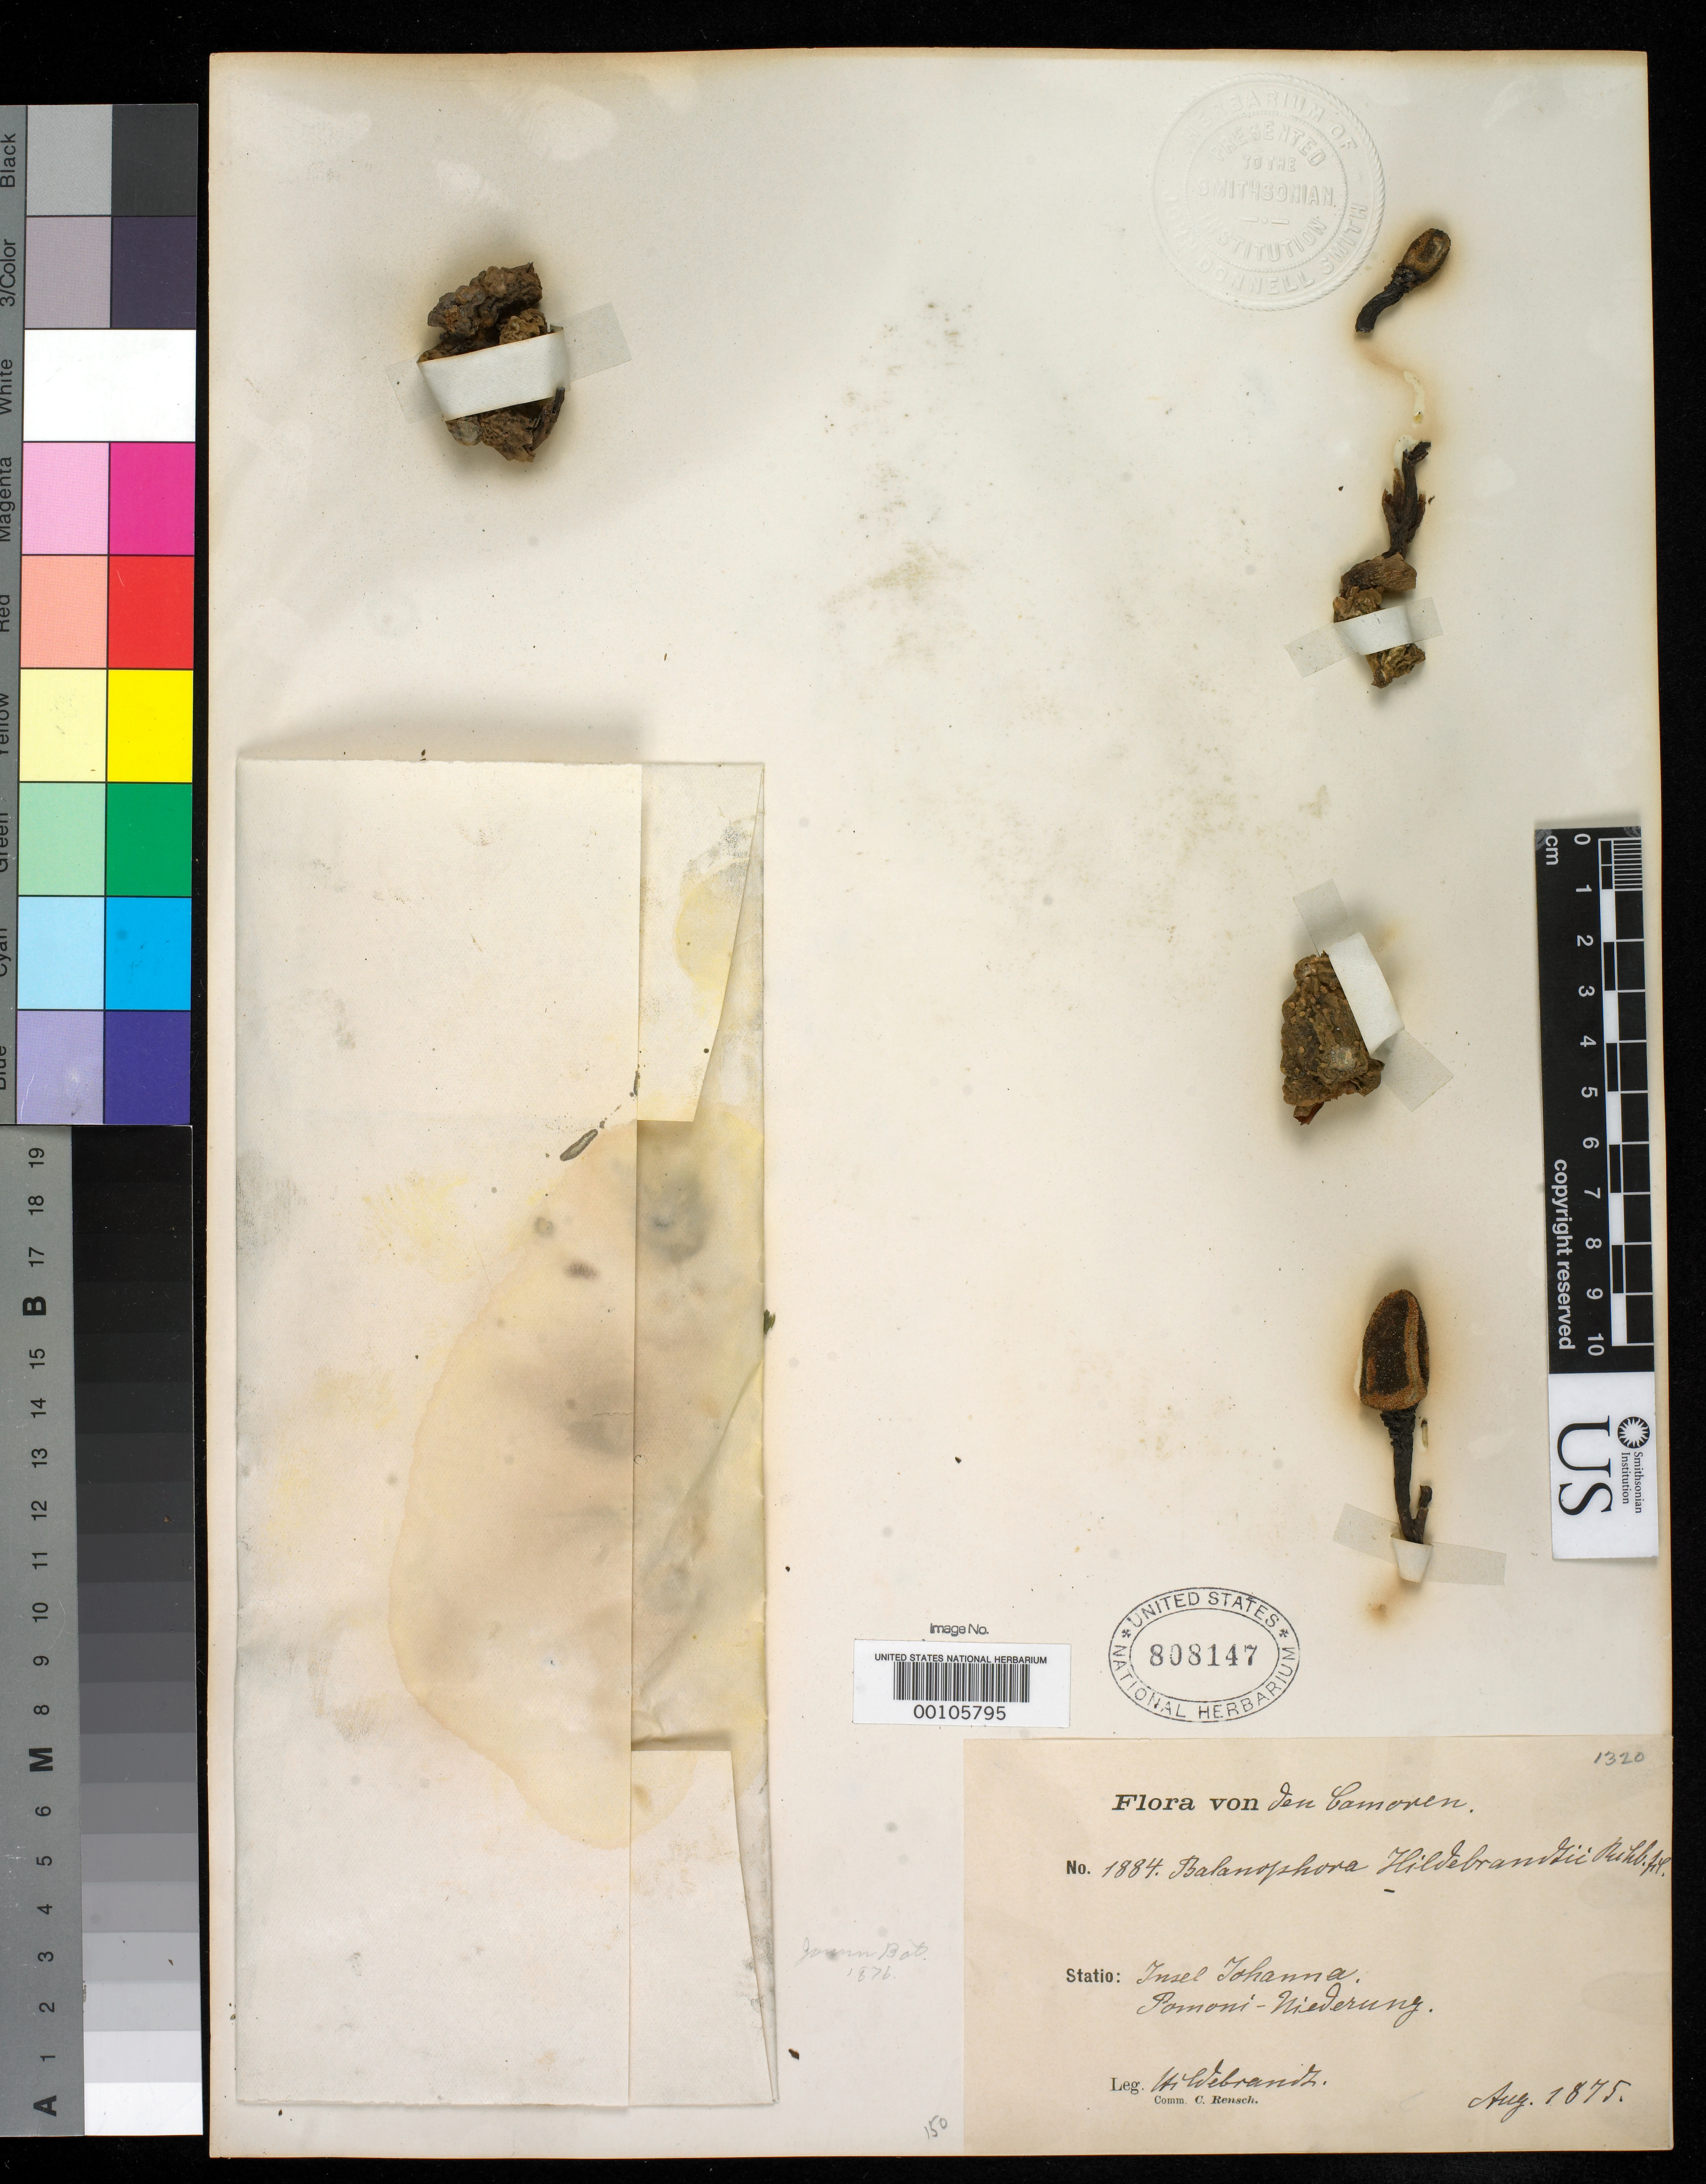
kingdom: Plantae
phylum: Tracheophyta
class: Magnoliopsida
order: Santalales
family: Balanophoraceae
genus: Balanophora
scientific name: Balanophora hildebrandtii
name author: Rchb. f.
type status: Type Fragment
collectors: J. Hildebrandt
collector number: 1884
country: Comoros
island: Grande Comore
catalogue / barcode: US 808147